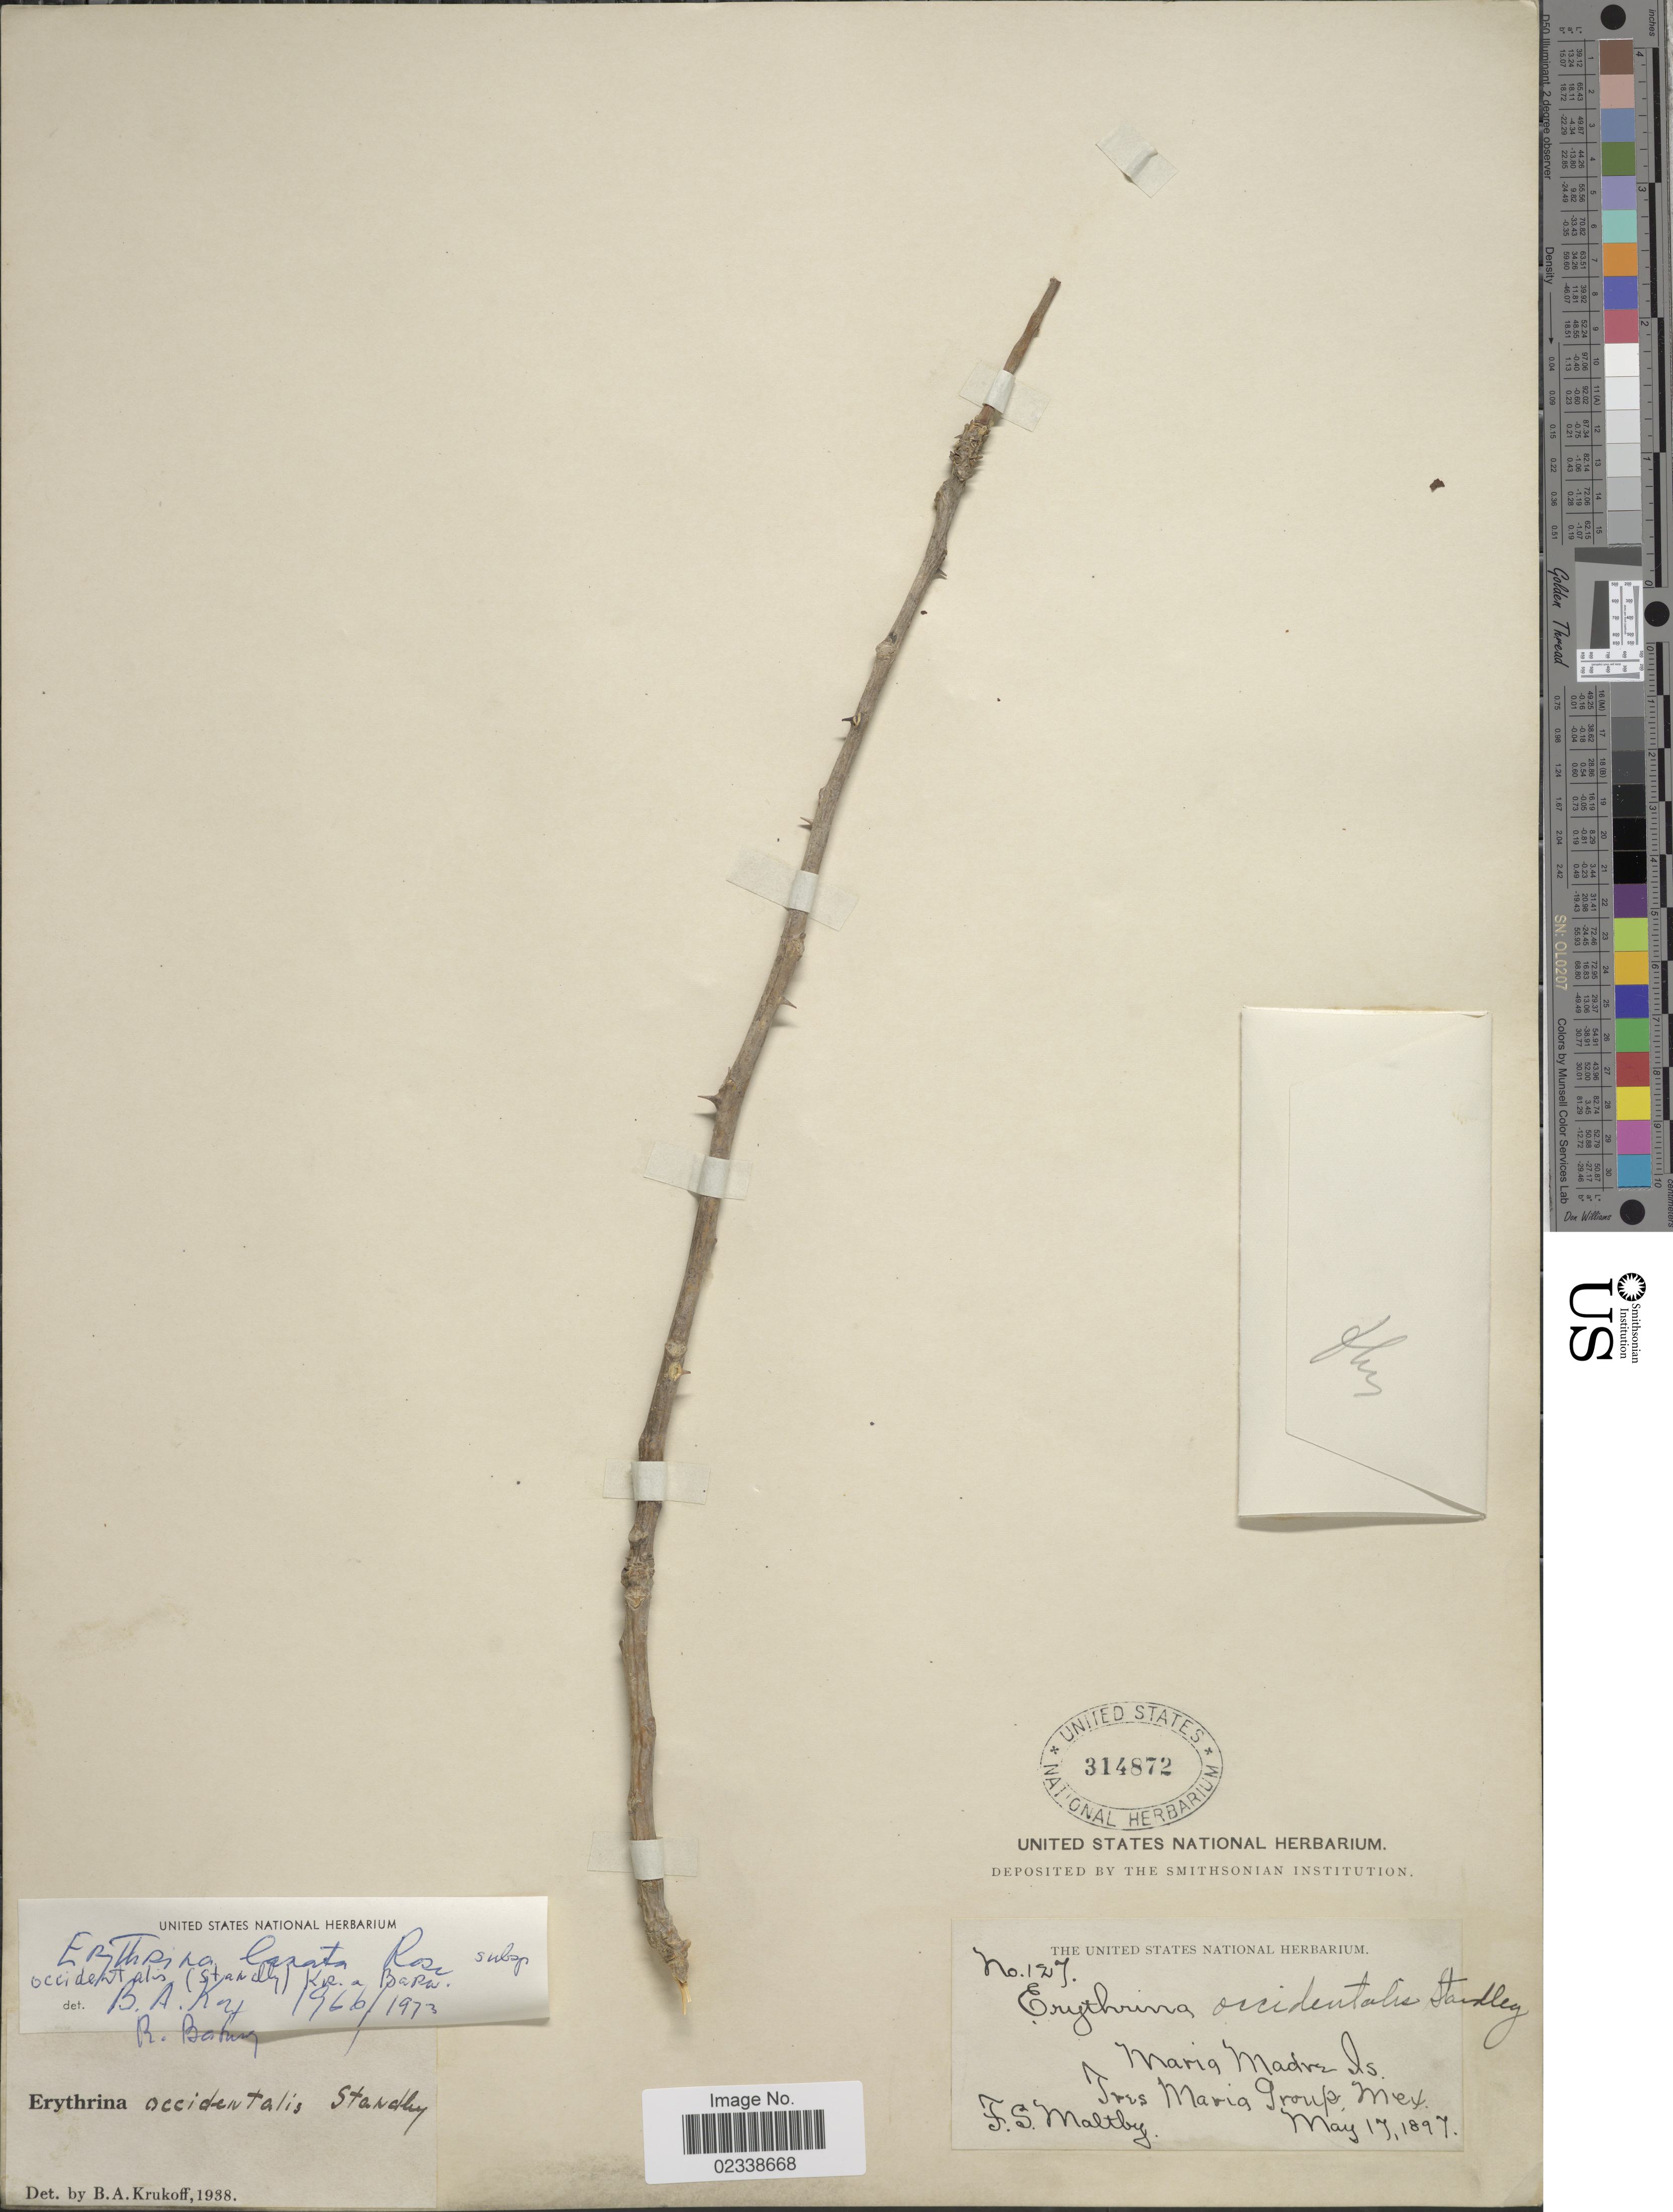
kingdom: Plantae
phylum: Tracheophyta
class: Magnoliopsida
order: Fabales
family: Fabaceae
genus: Erythrina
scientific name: Erythrina lanata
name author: Rose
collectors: F. S. Maltby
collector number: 127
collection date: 1897-05-17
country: Mexico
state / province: Nayarit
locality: Maria Madre Is., Tres Maria Group, Mex.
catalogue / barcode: US 314872